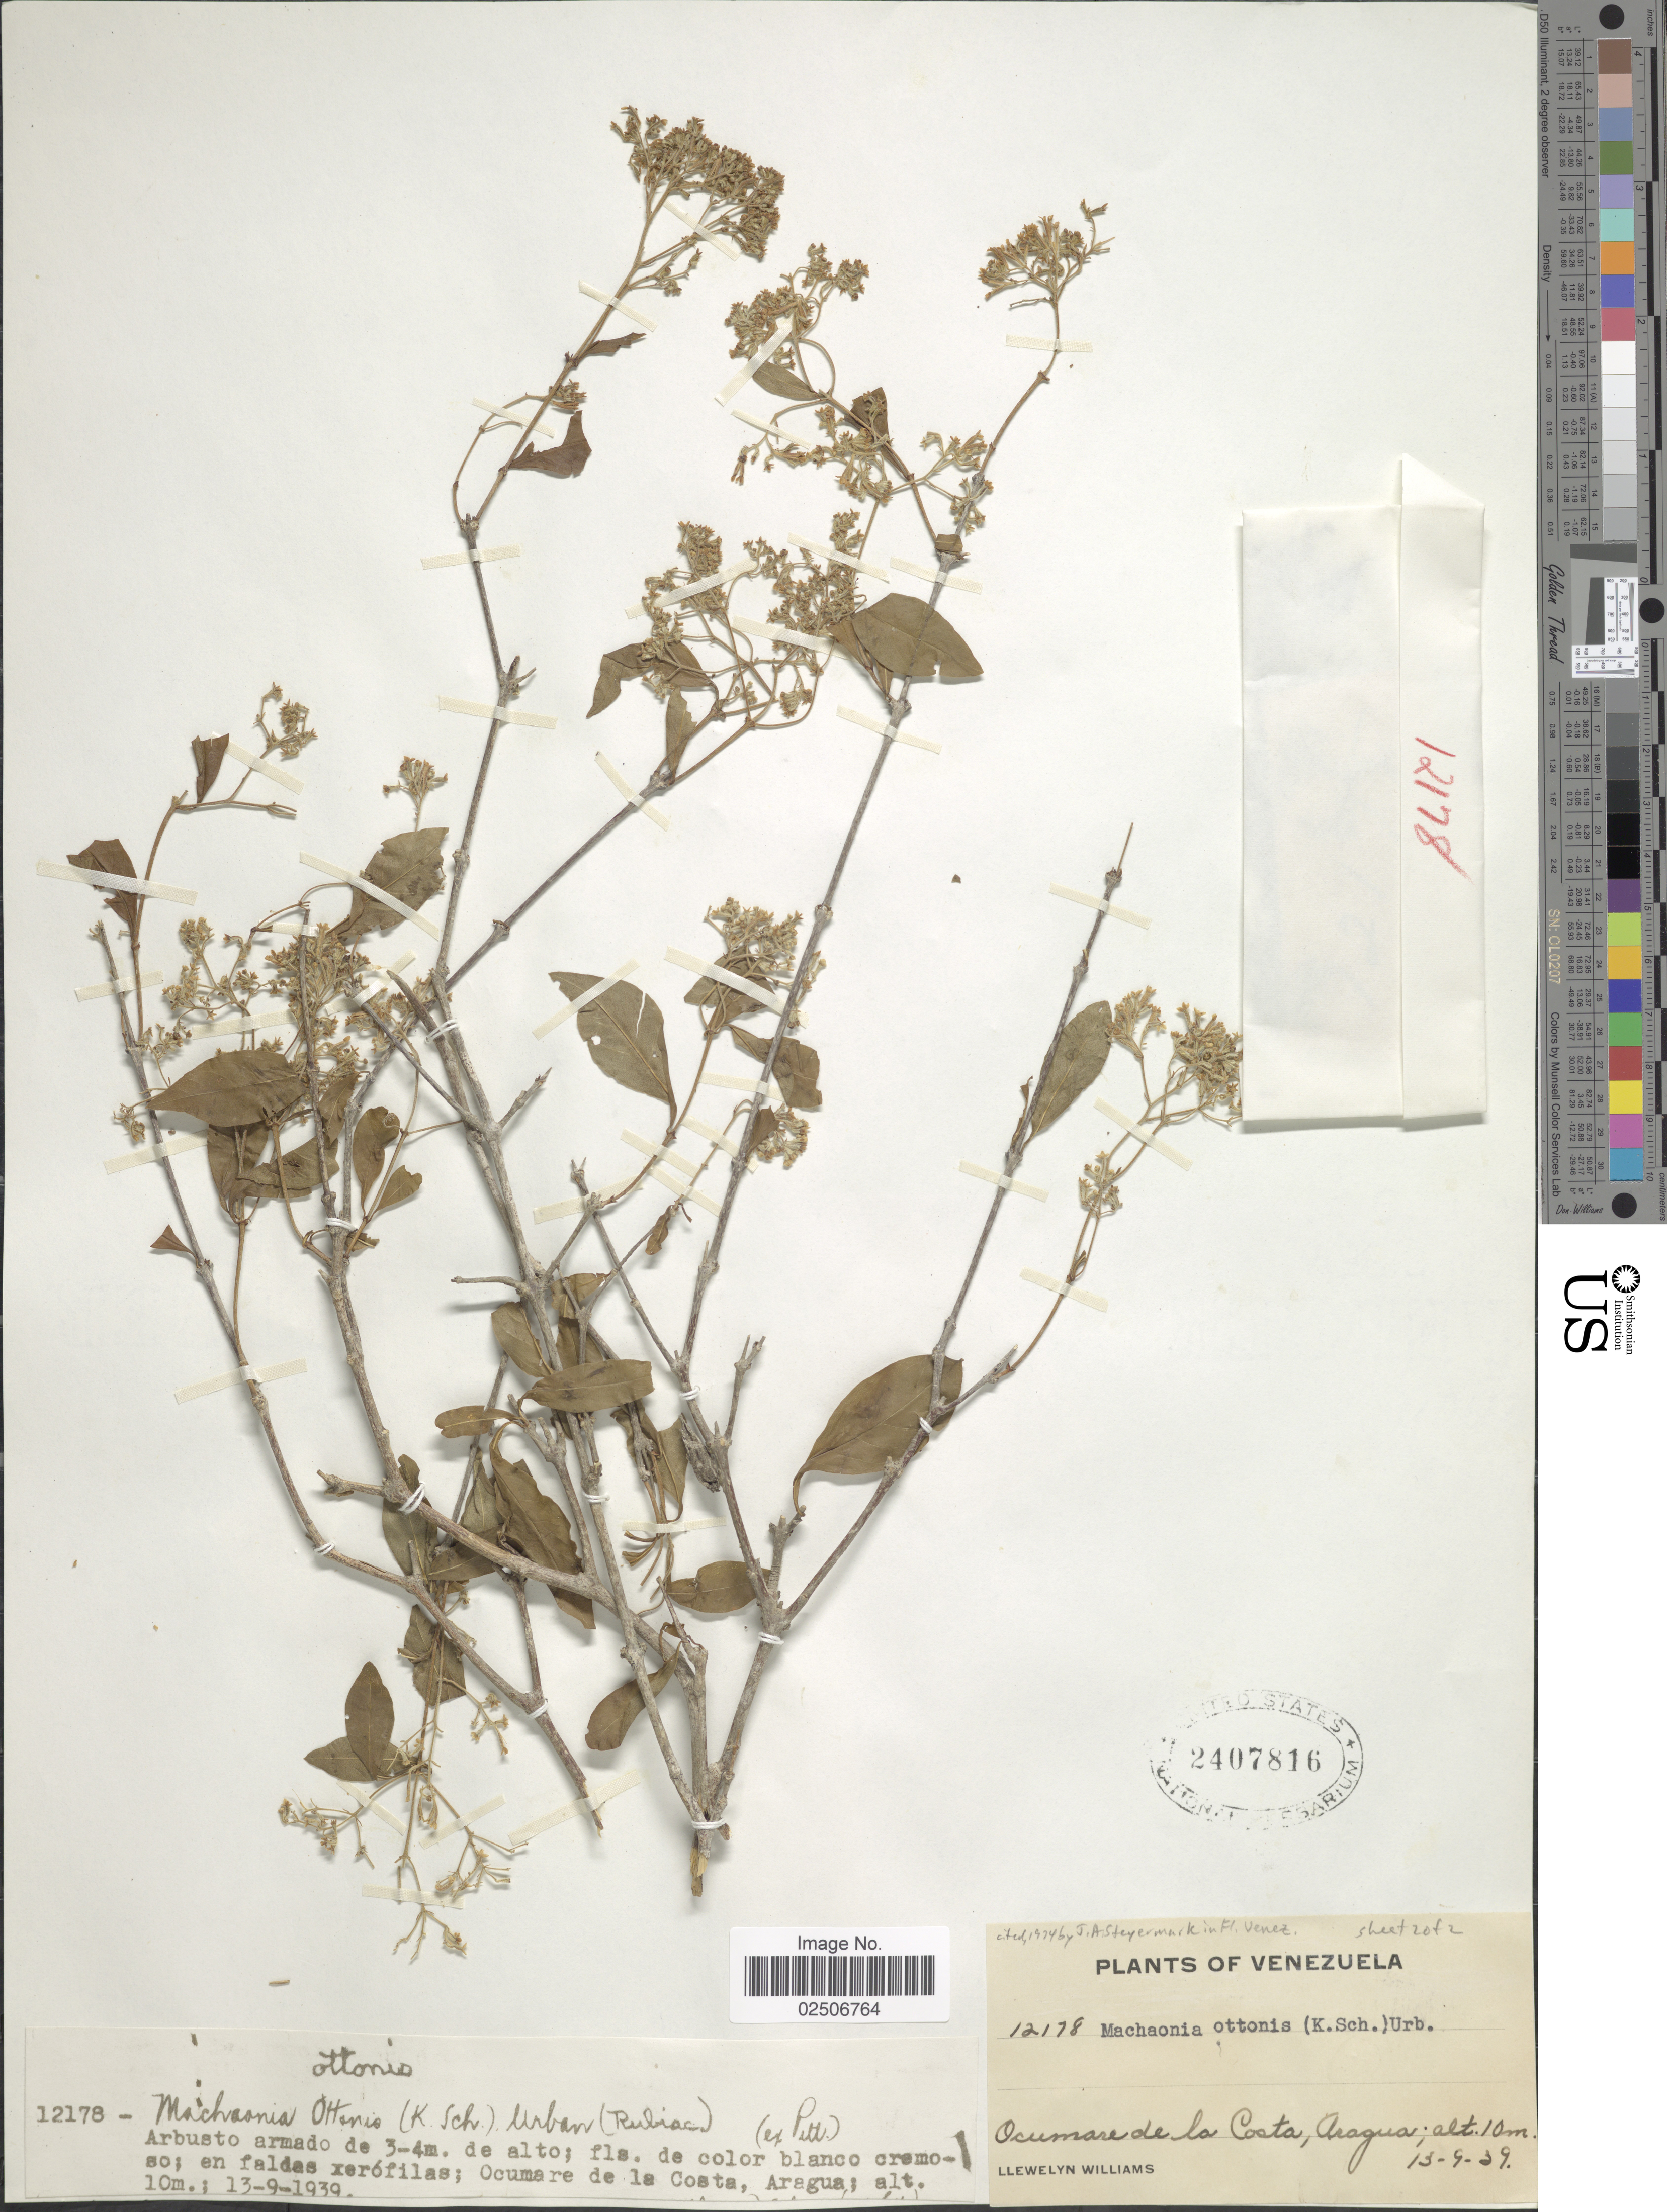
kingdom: Plantae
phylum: Tracheophyta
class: Magnoliopsida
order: Gentianales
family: Rubiaceae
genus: Machaonia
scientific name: Machaonia ottonis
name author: (K. Schum.) Urb.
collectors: Ll. Williams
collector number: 12178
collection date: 1939-09-13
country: Venezuela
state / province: Aragua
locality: Ocumare de la Costa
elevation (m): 10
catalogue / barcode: US 2407816